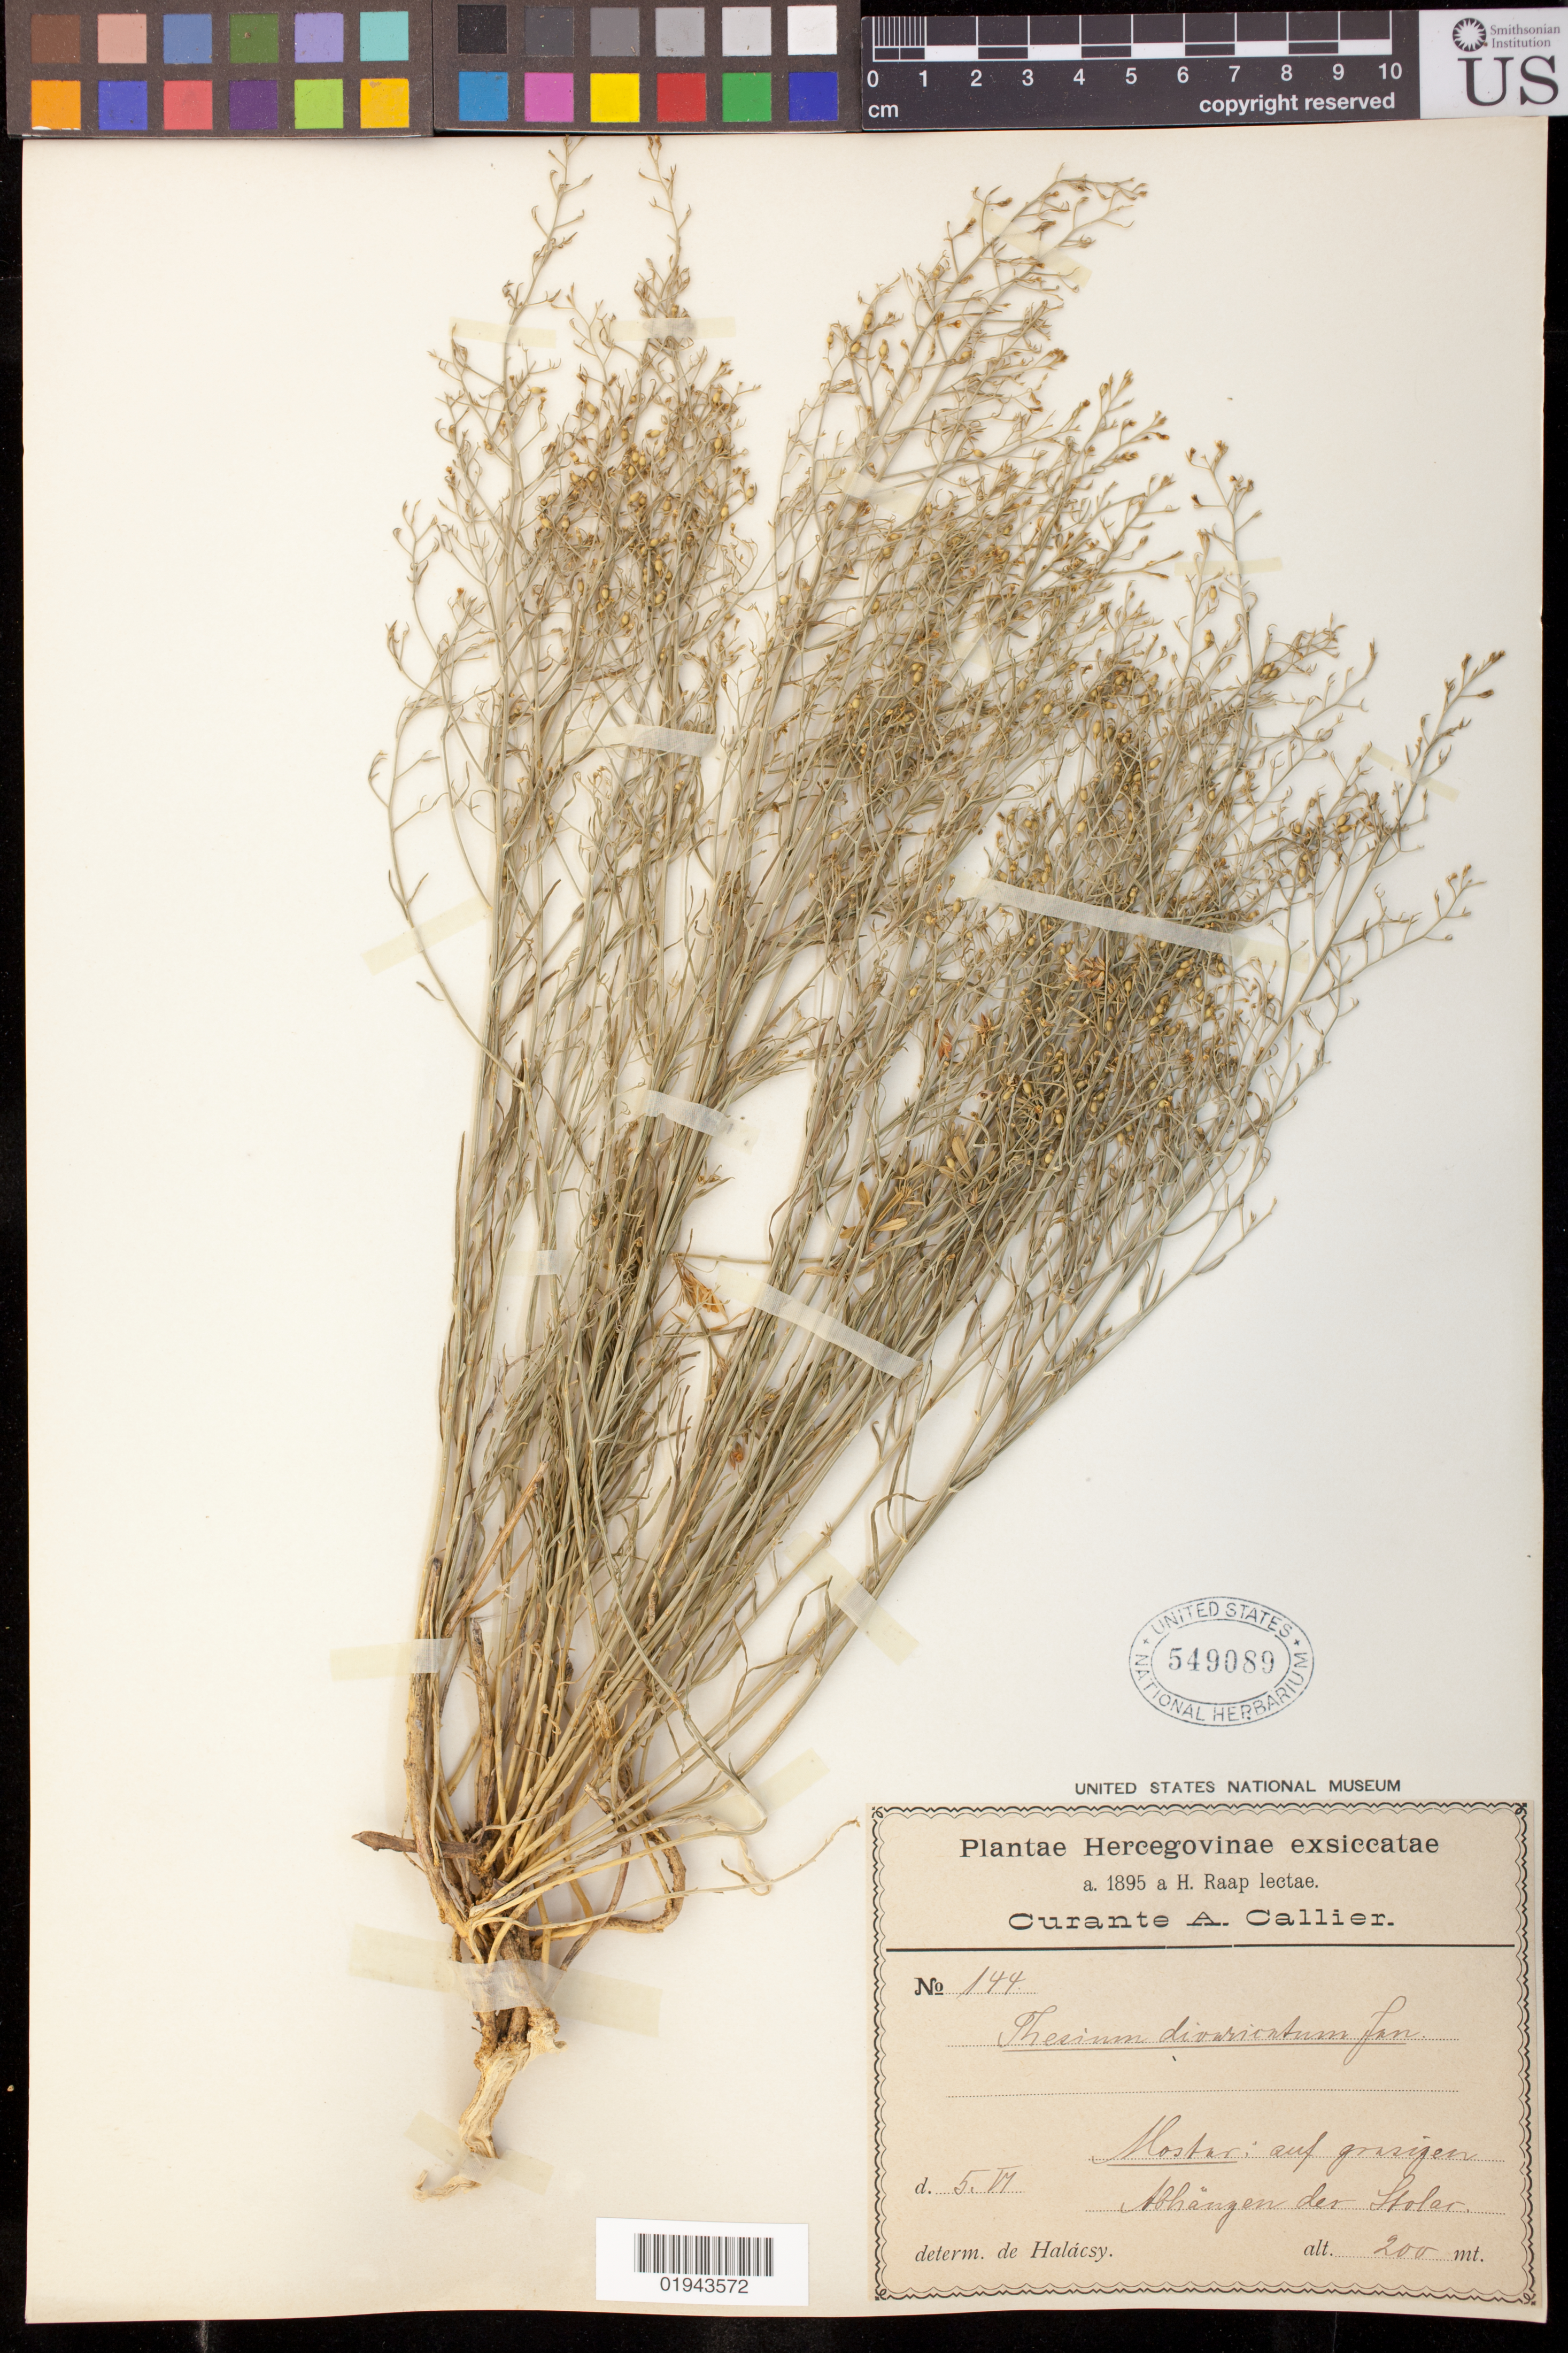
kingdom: Plantae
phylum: Tracheophyta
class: Magnoliopsida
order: Santalales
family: Thesiaceae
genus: Thesium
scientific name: Thesium divaricatum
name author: Jan ex Mert. & W.D.J. Koch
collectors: H. Raap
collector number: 144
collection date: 1895-06-05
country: Bosnia and Herzegovina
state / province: Federation of B&H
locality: Mostar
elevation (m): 200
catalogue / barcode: US 549089